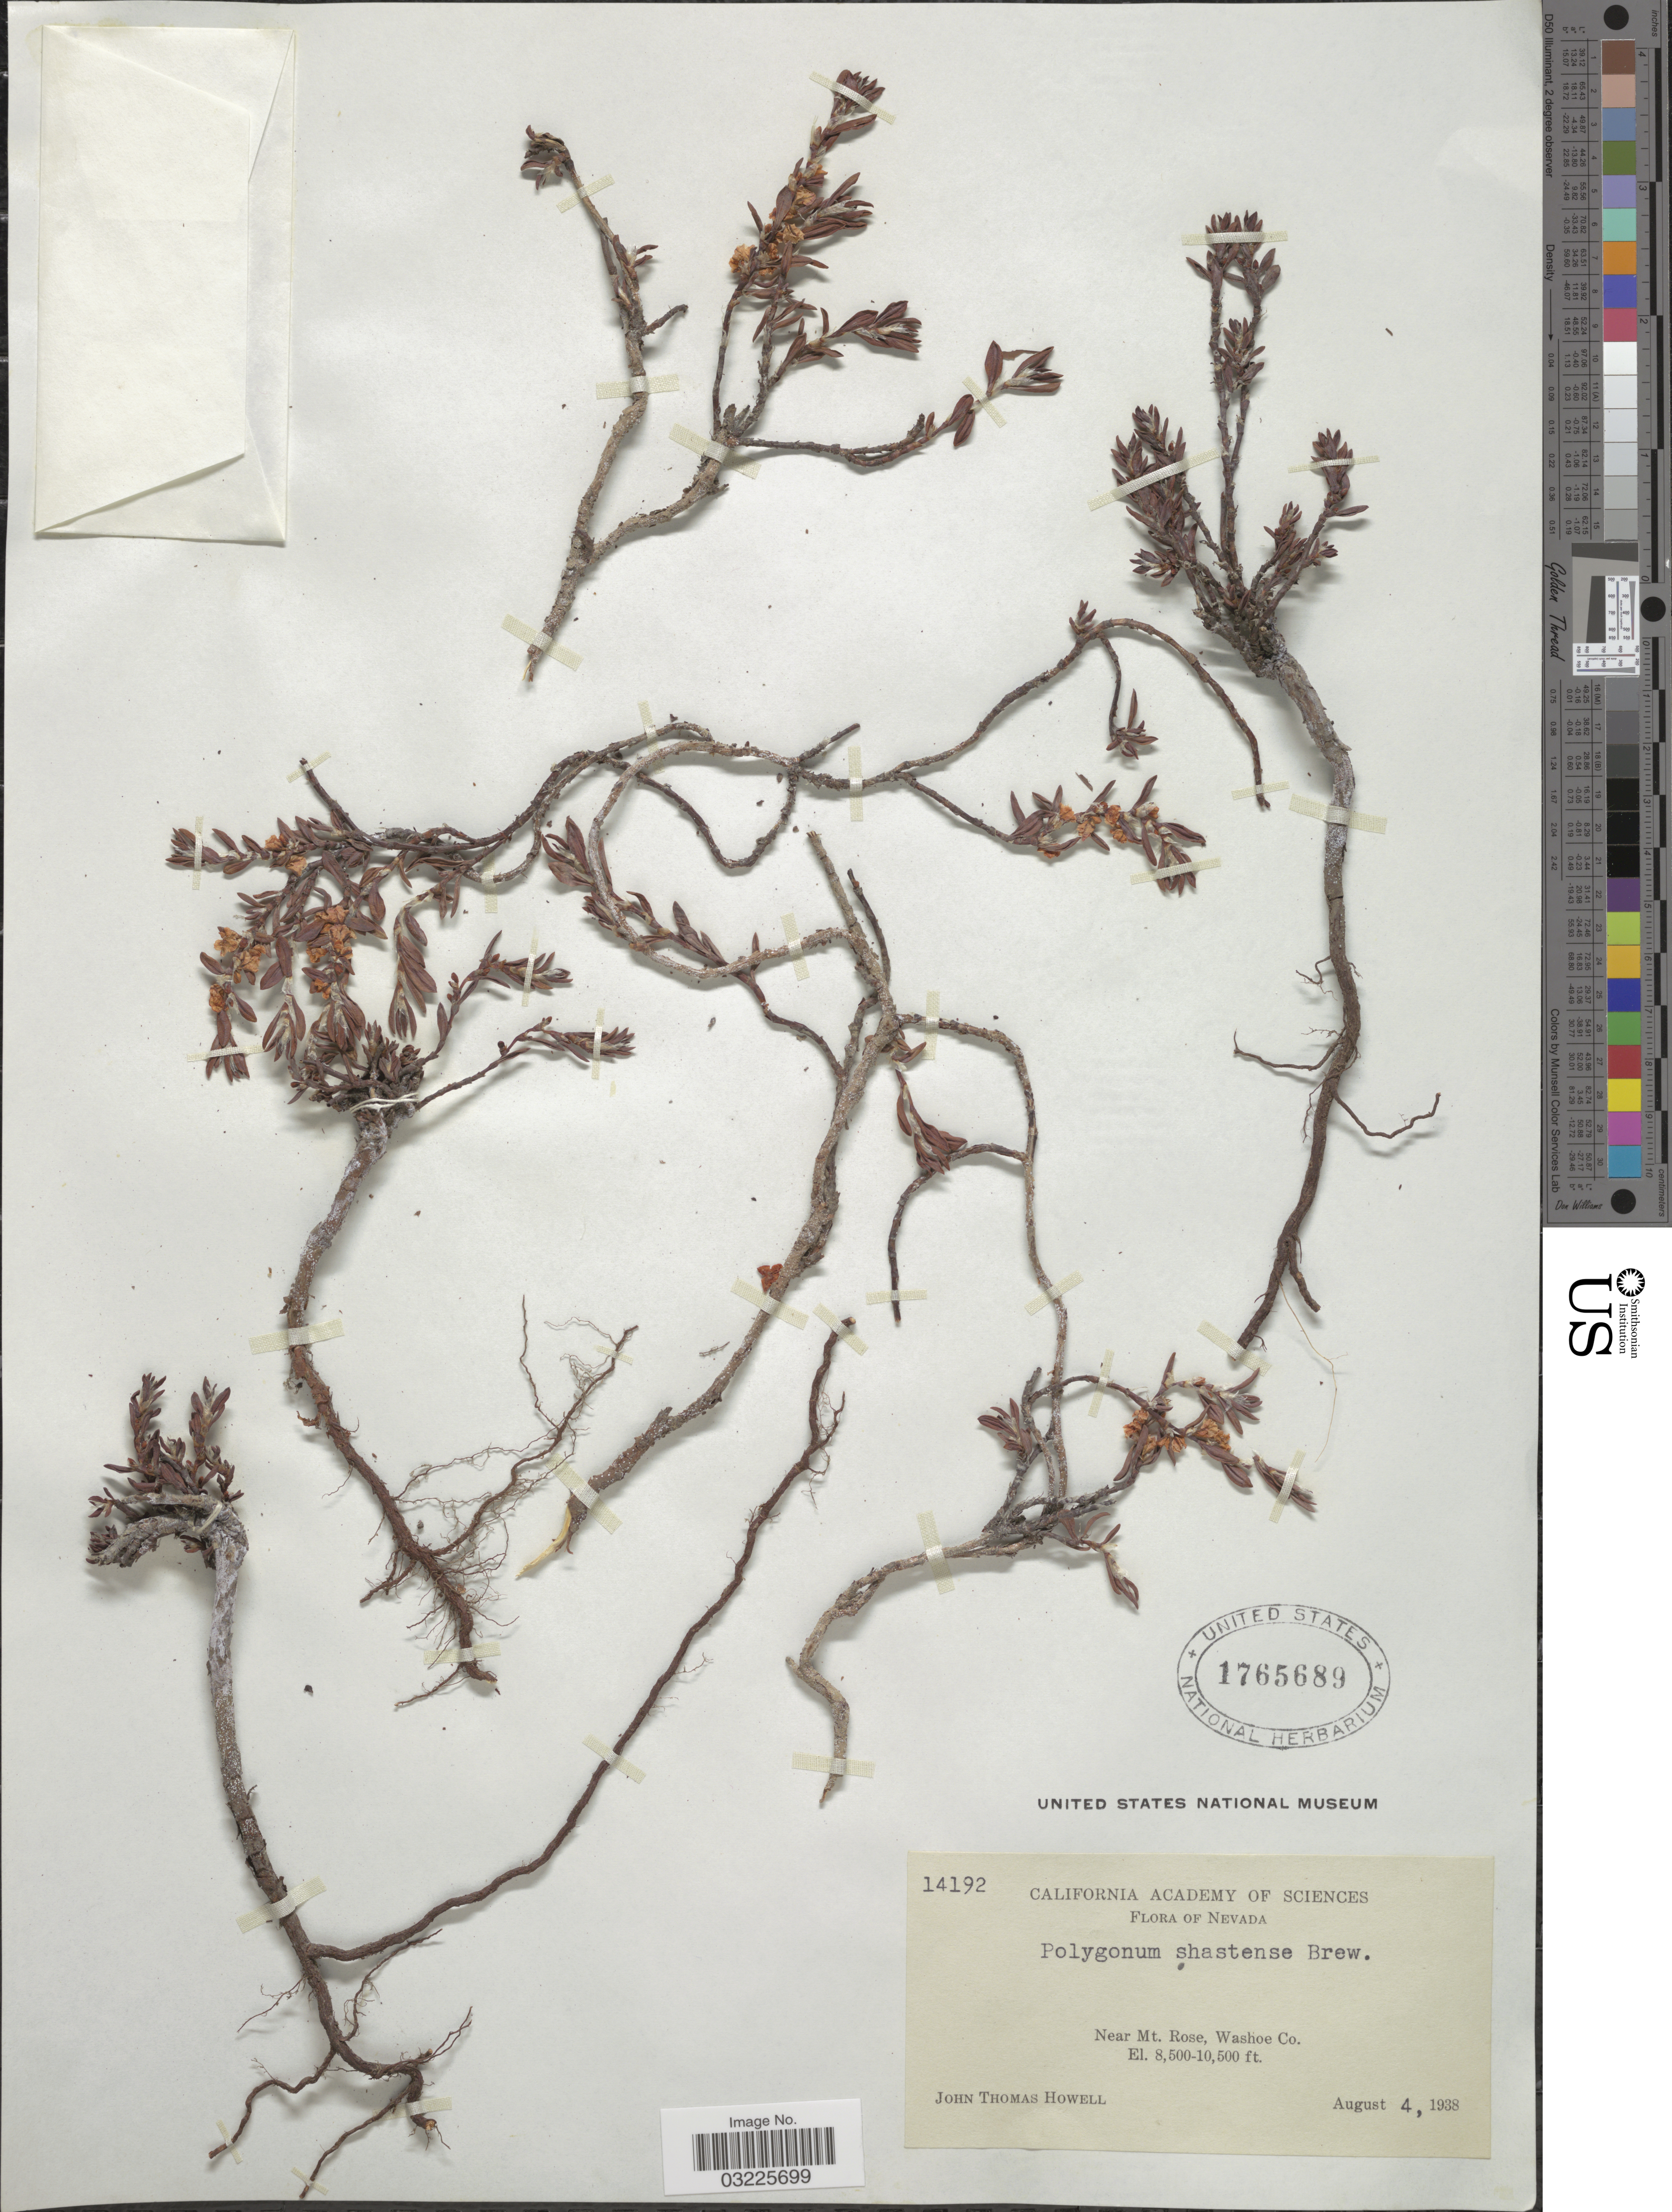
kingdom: Plantae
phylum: Tracheophyta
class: Magnoliopsida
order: Caryophyllales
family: Polygonaceae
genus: Polygonum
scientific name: Polygonum shastense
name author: W.H. Brewer ex A. Gray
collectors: J. T. Howell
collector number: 14192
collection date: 1938-08-04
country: United States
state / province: Nevada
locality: Near Mt. Rose, Washoe Co.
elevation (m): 2591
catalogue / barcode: US 1765689